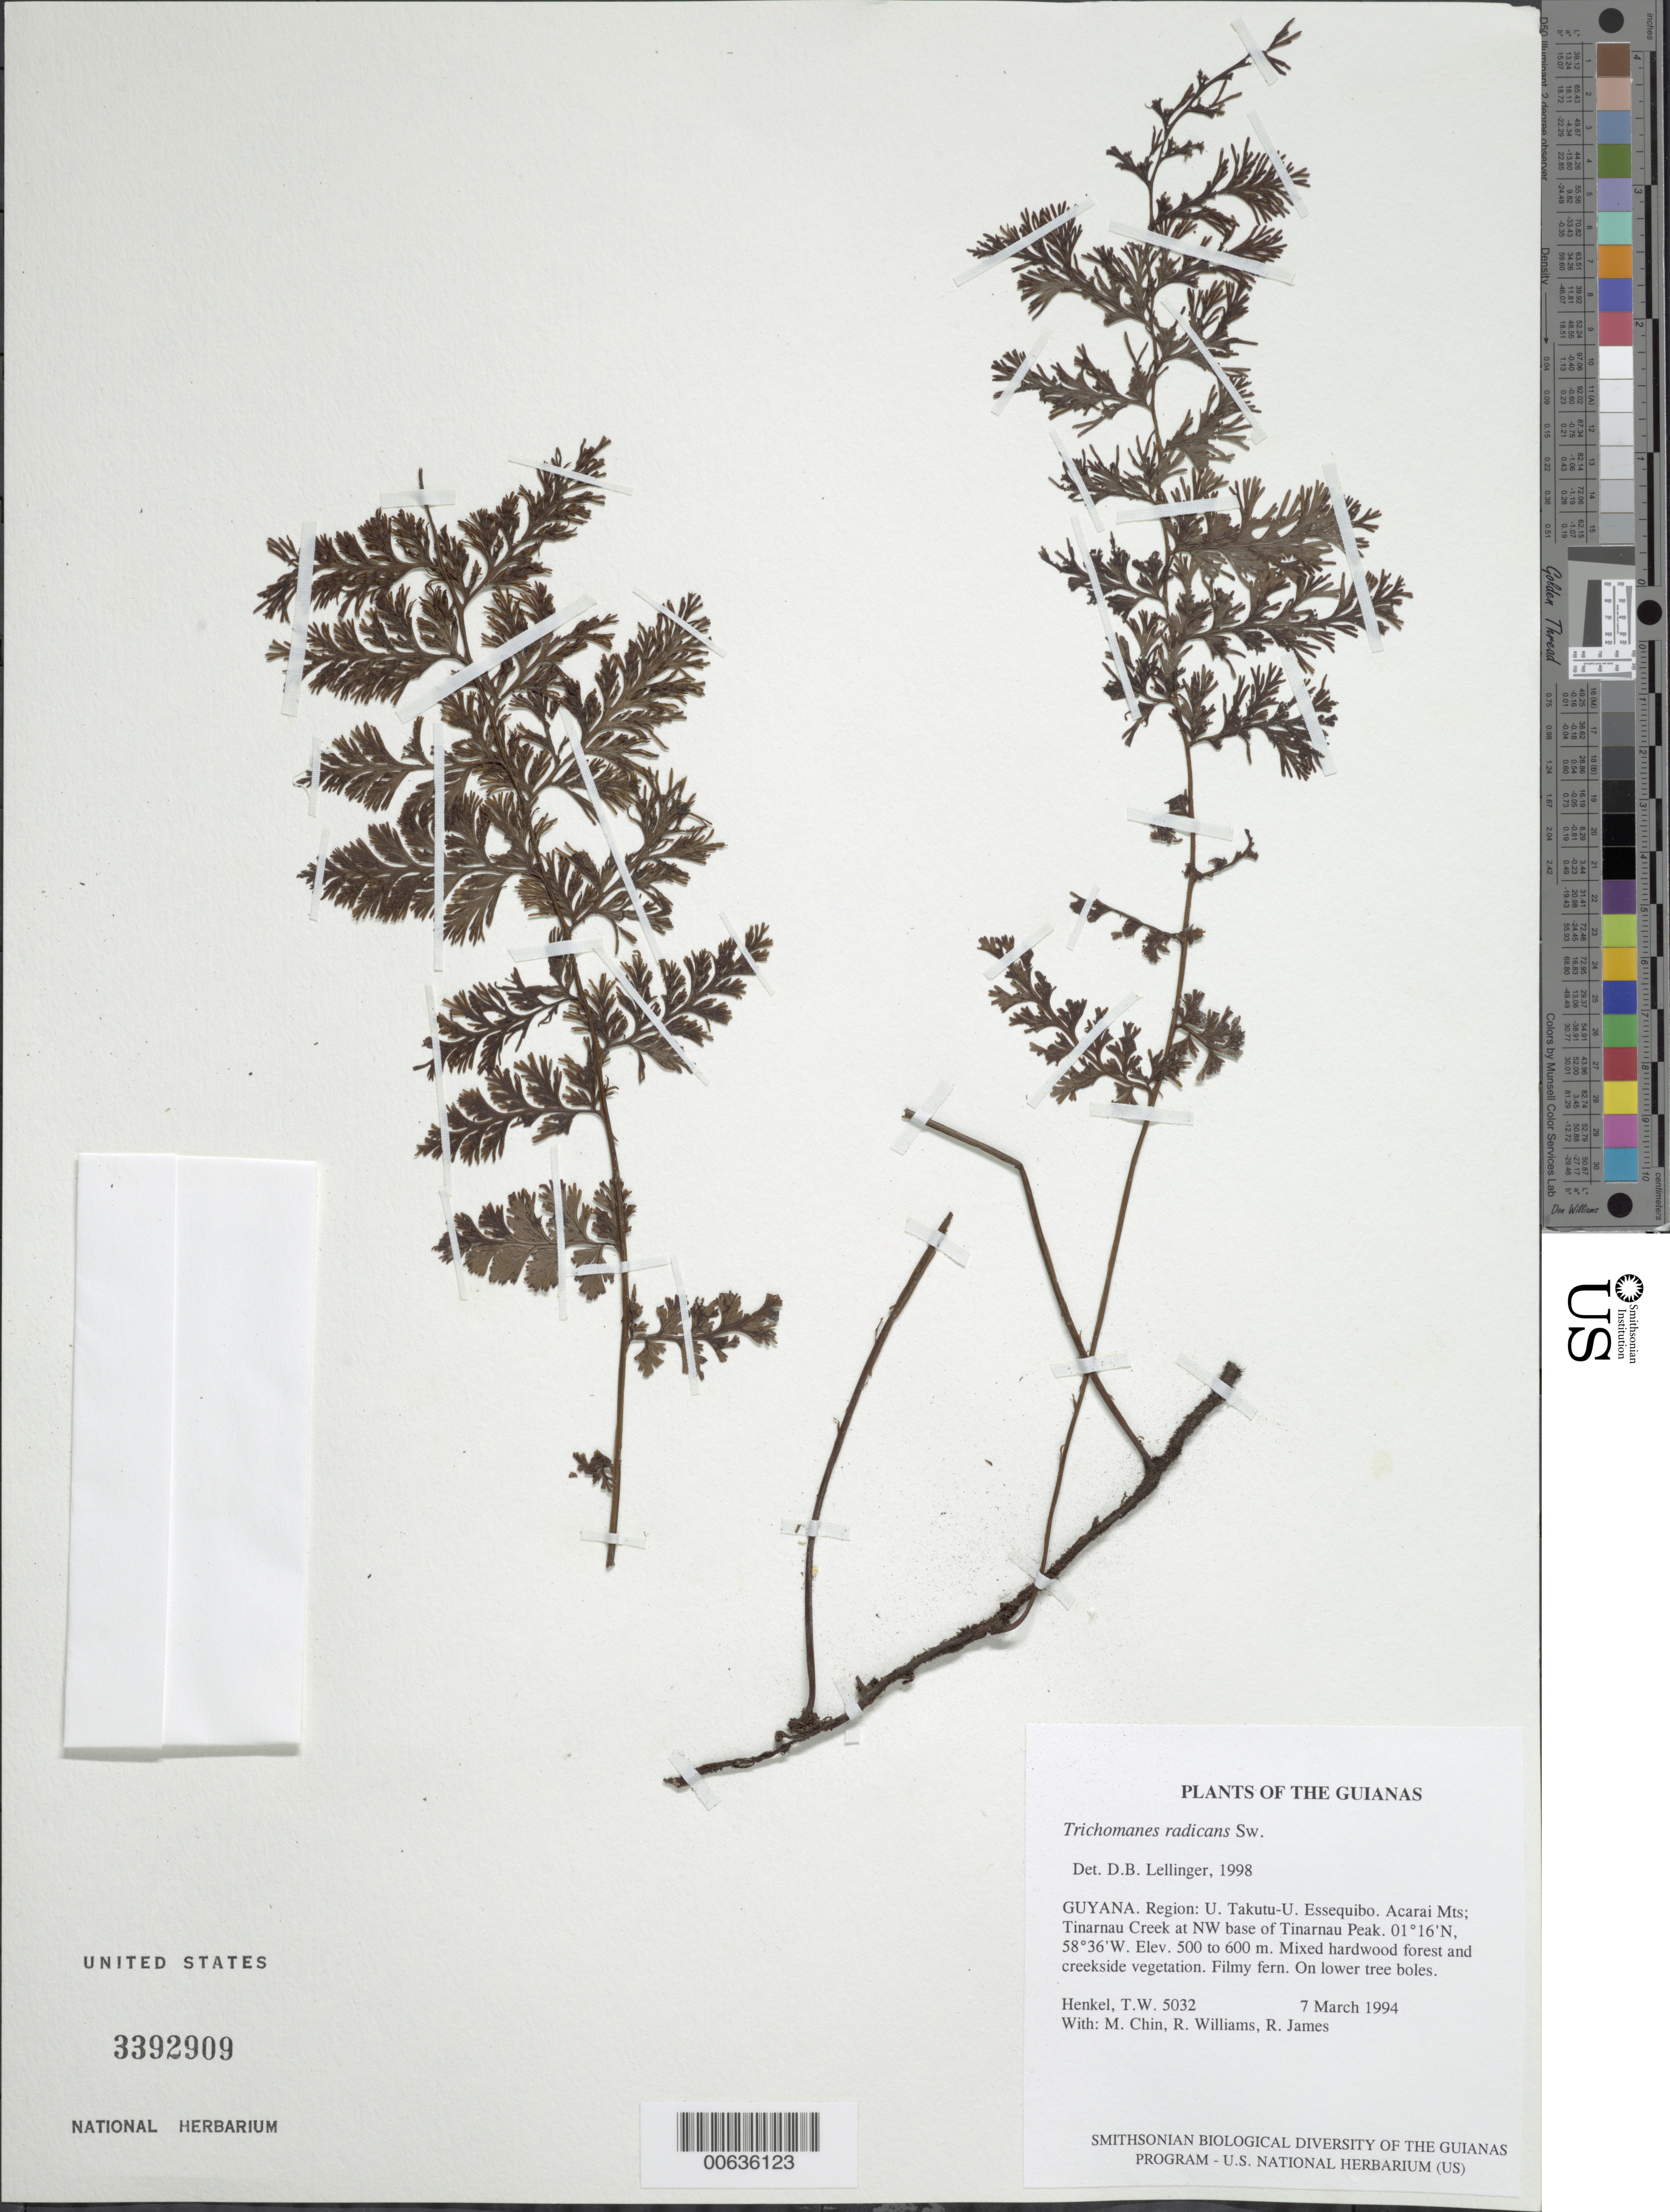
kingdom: Plantae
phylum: Tracheophyta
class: Polypodiopsida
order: Hymenophyllales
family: Hymenophyllaceae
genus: Vandenboschia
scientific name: Vandenboschia radicans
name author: (Sw.) Copel.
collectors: T. Henkel, M. Chin, R. Williams & R. James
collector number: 5032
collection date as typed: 7 March 1994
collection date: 1994-03-07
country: Guyana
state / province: U. Takutu-U. Essequibo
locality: Acarai Mts; Tinarnau Creek at NW base of Tinarnau Peak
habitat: Mixed hardwood forest and creekside vegetation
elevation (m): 500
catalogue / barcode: US 3392909